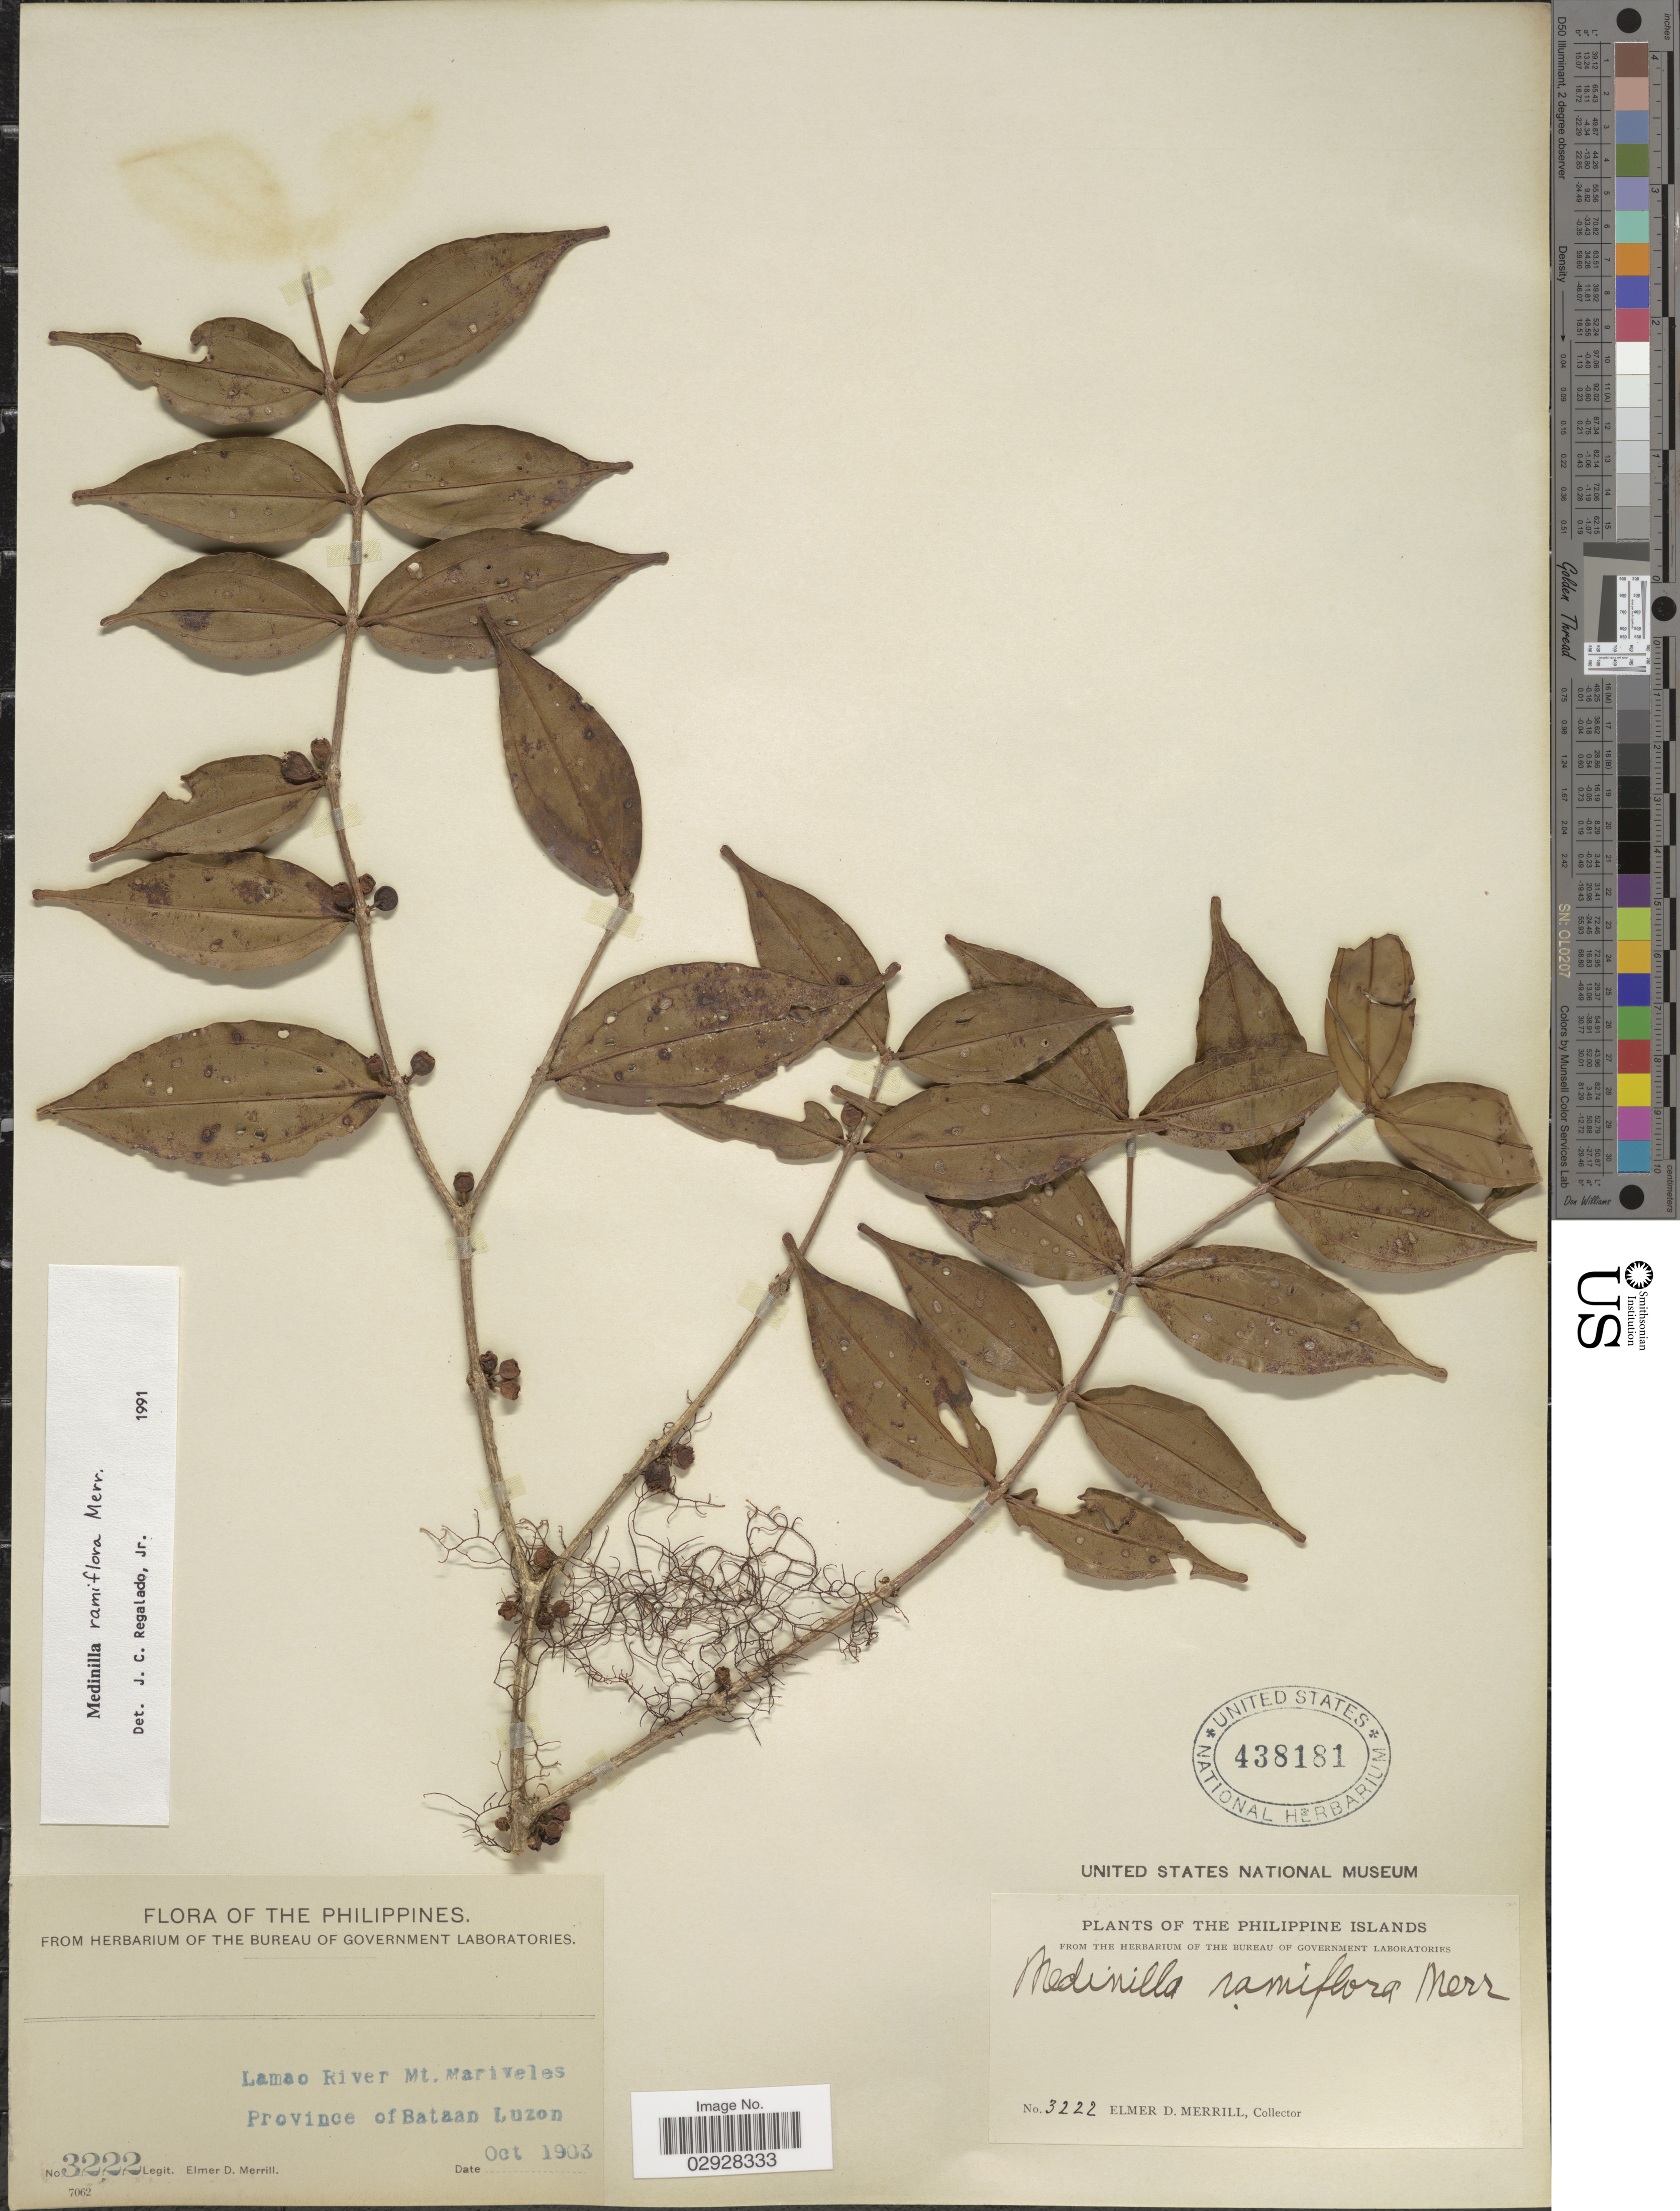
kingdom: Plantae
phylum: Tracheophyta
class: Magnoliopsida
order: Myrtales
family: Melastomataceae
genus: Medinilla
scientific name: Medinilla ramiflora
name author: Merr.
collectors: E. D. Merrill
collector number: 3222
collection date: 1903-10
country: Philippines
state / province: Central Luzon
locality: Lamao River Mt. Mariveles, Province of Bataan, Luzon.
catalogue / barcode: US 438181